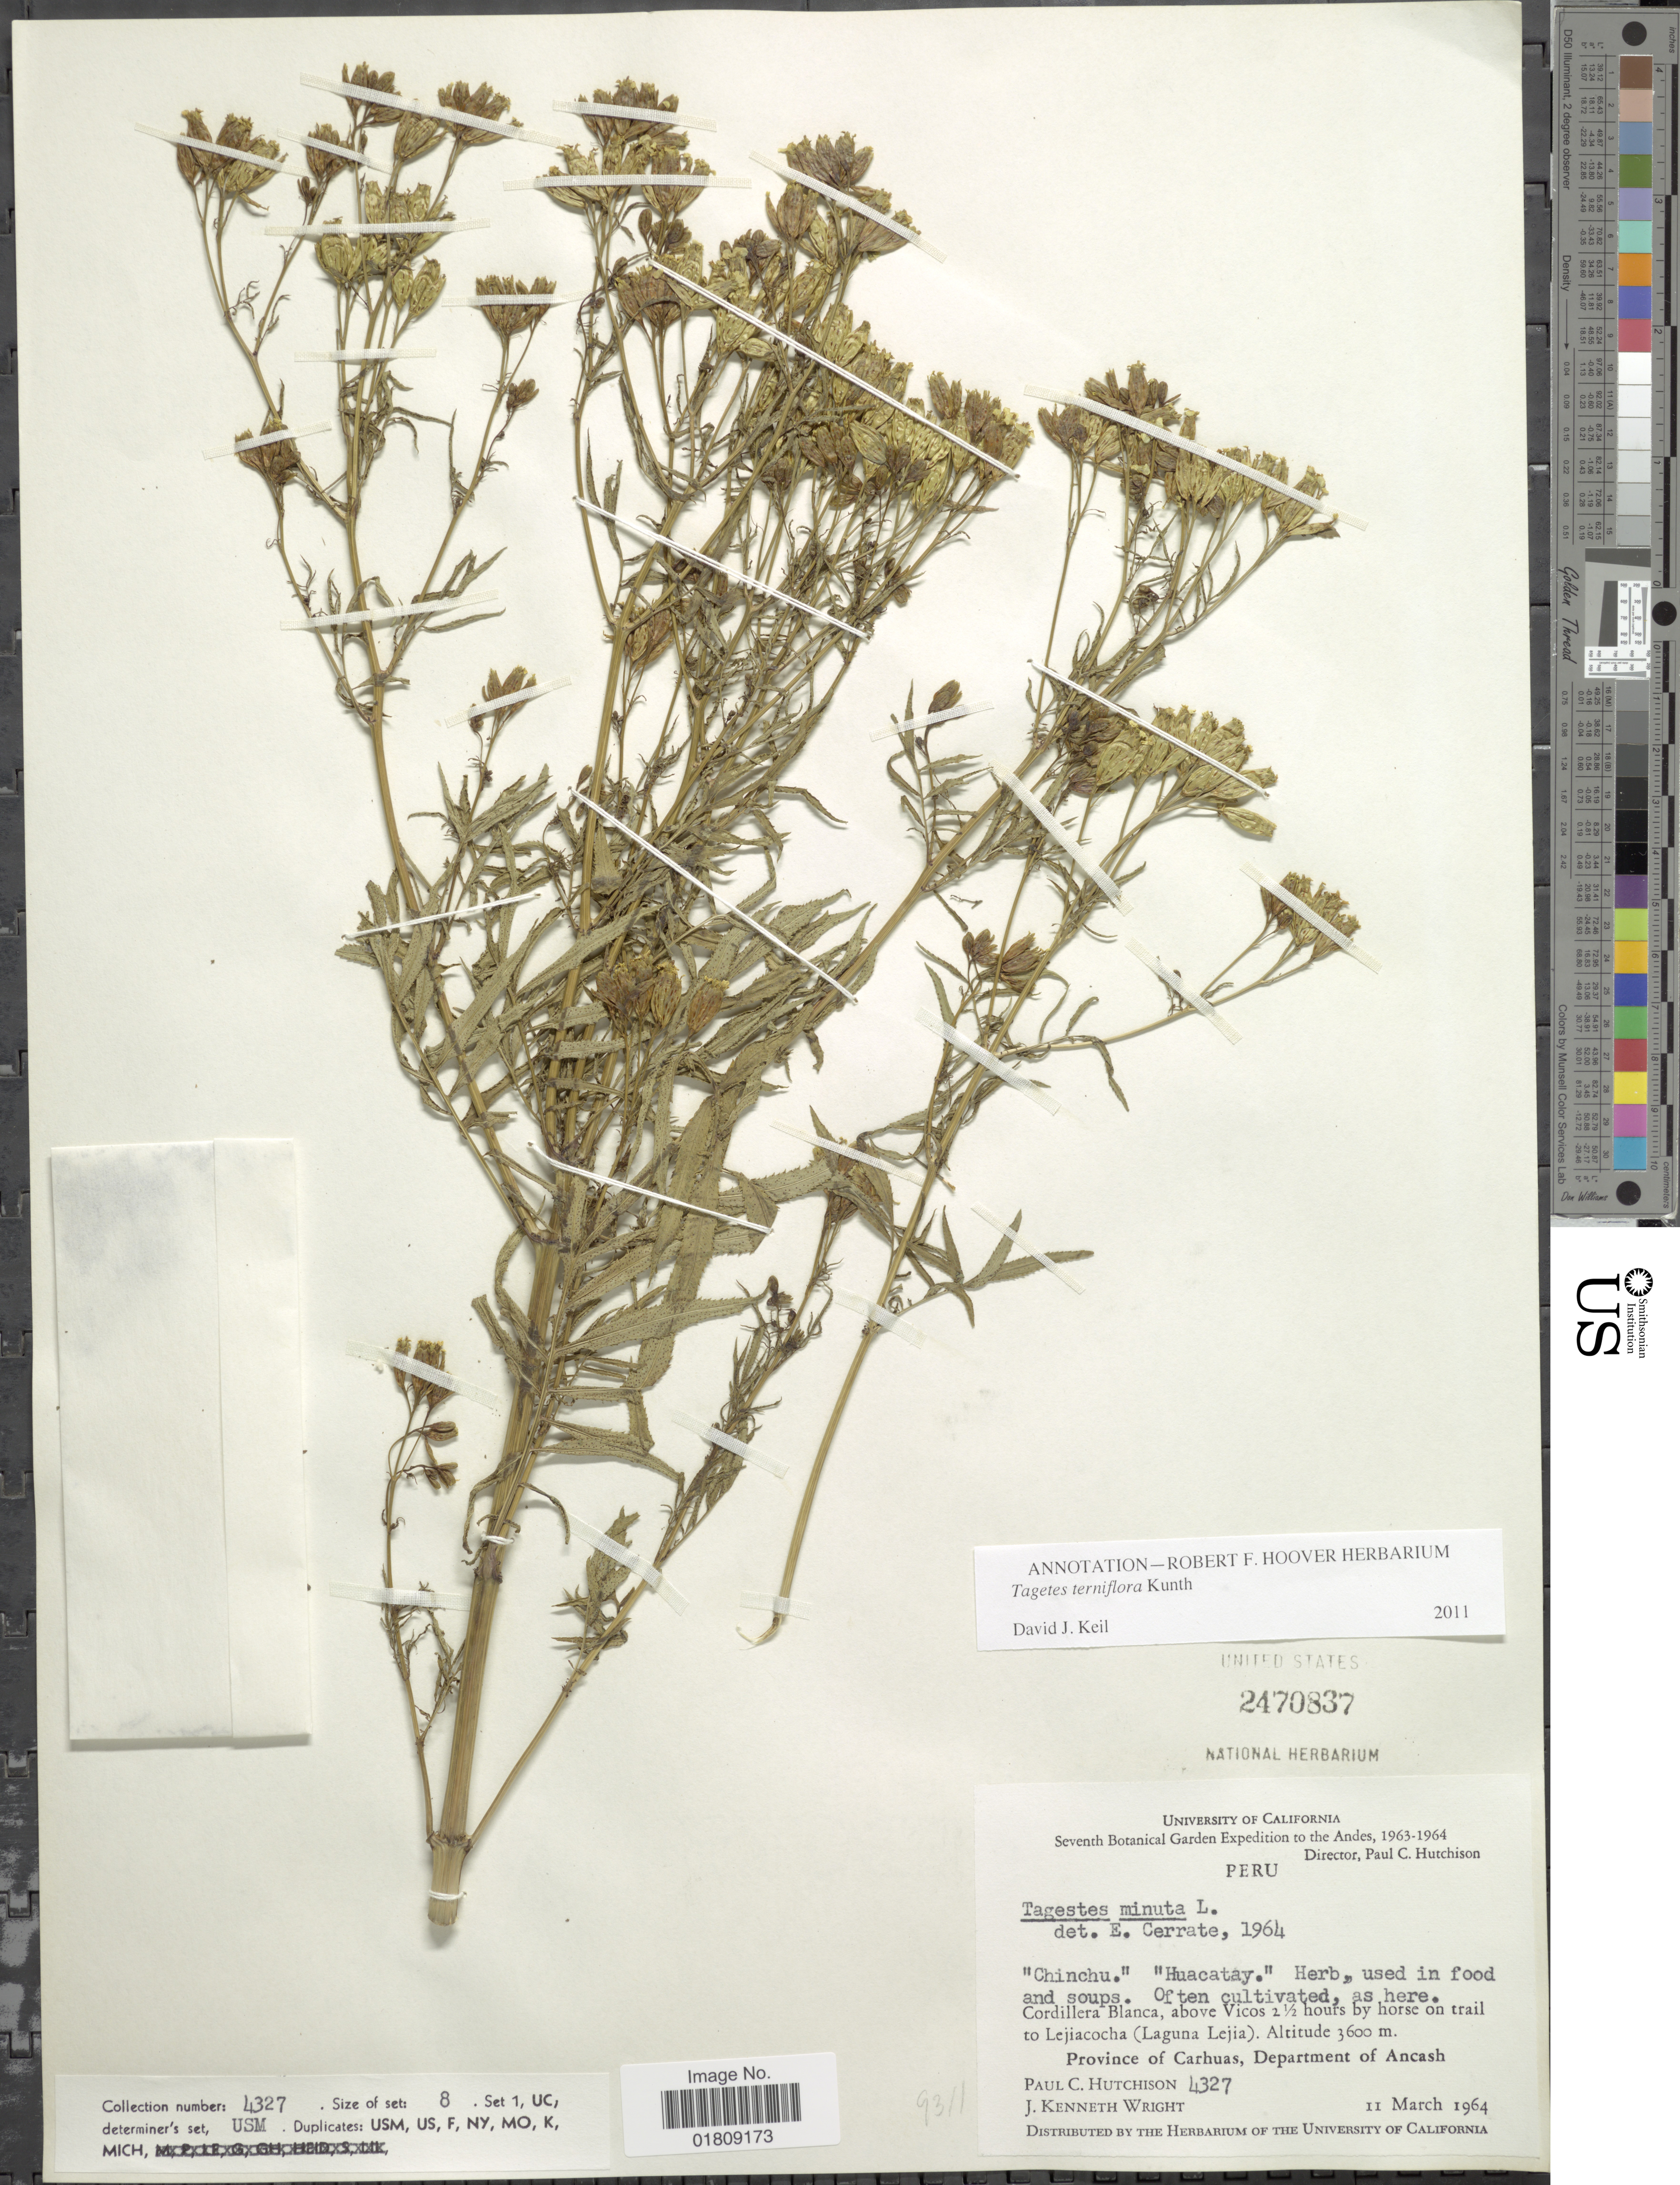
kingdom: Plantae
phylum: Tracheophyta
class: Magnoliopsida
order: Asterales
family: Asteraceae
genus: Tagetes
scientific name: Tagetes terniflora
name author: Kunth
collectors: P. C. Hutchison & J. K. Wright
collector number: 4327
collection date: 1964-03-11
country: Peru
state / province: Ancash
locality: Andes, Cordillera Blanca, above Vicos 2½ hours by horse on trail to Lejiacocha (Laguna Lejia), Province of Carhuas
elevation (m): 3600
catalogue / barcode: US 2470837